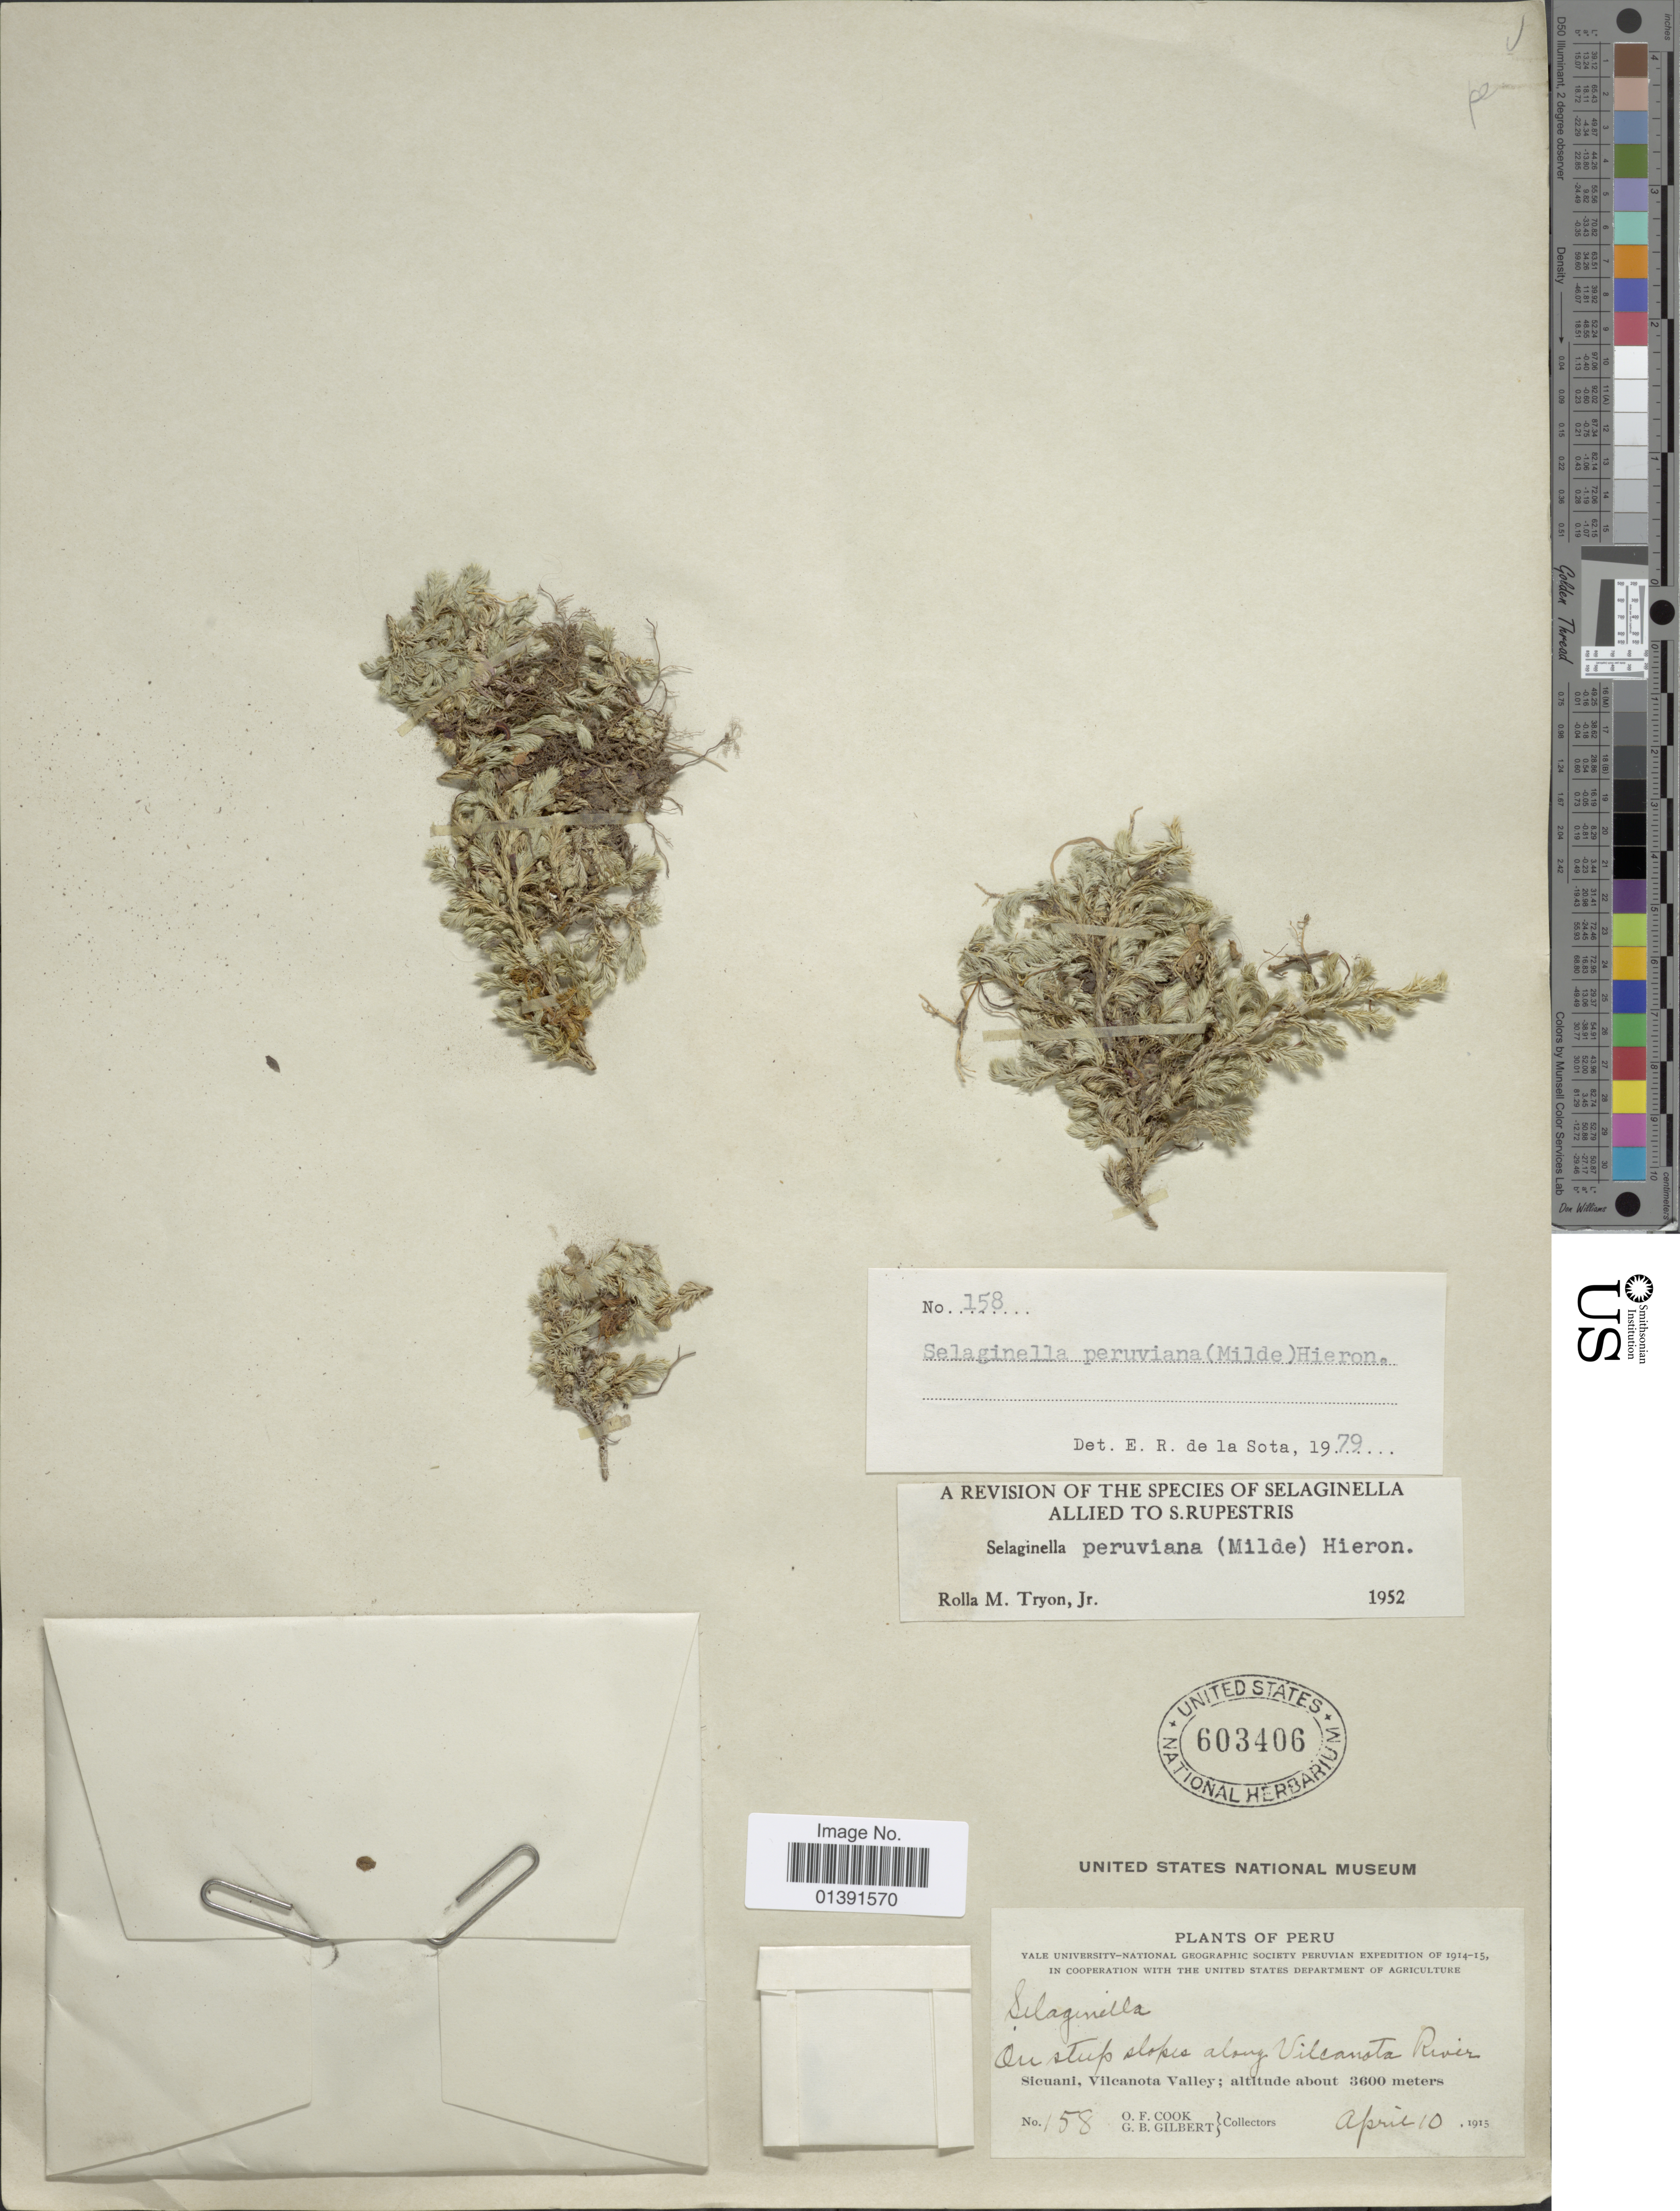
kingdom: Plantae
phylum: Tracheophyta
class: Lycopodiopsida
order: Selaginellales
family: Selaginellaceae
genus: Selaginella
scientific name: Selaginella peruviana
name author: (Milde) Hieron.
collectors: O. F. Cook & G. B. Gilbert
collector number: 158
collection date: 1915-04-10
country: Peru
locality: On steep slopes along Vilcanota River, Sicuani, Vilcanota Valley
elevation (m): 3600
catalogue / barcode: US 603406